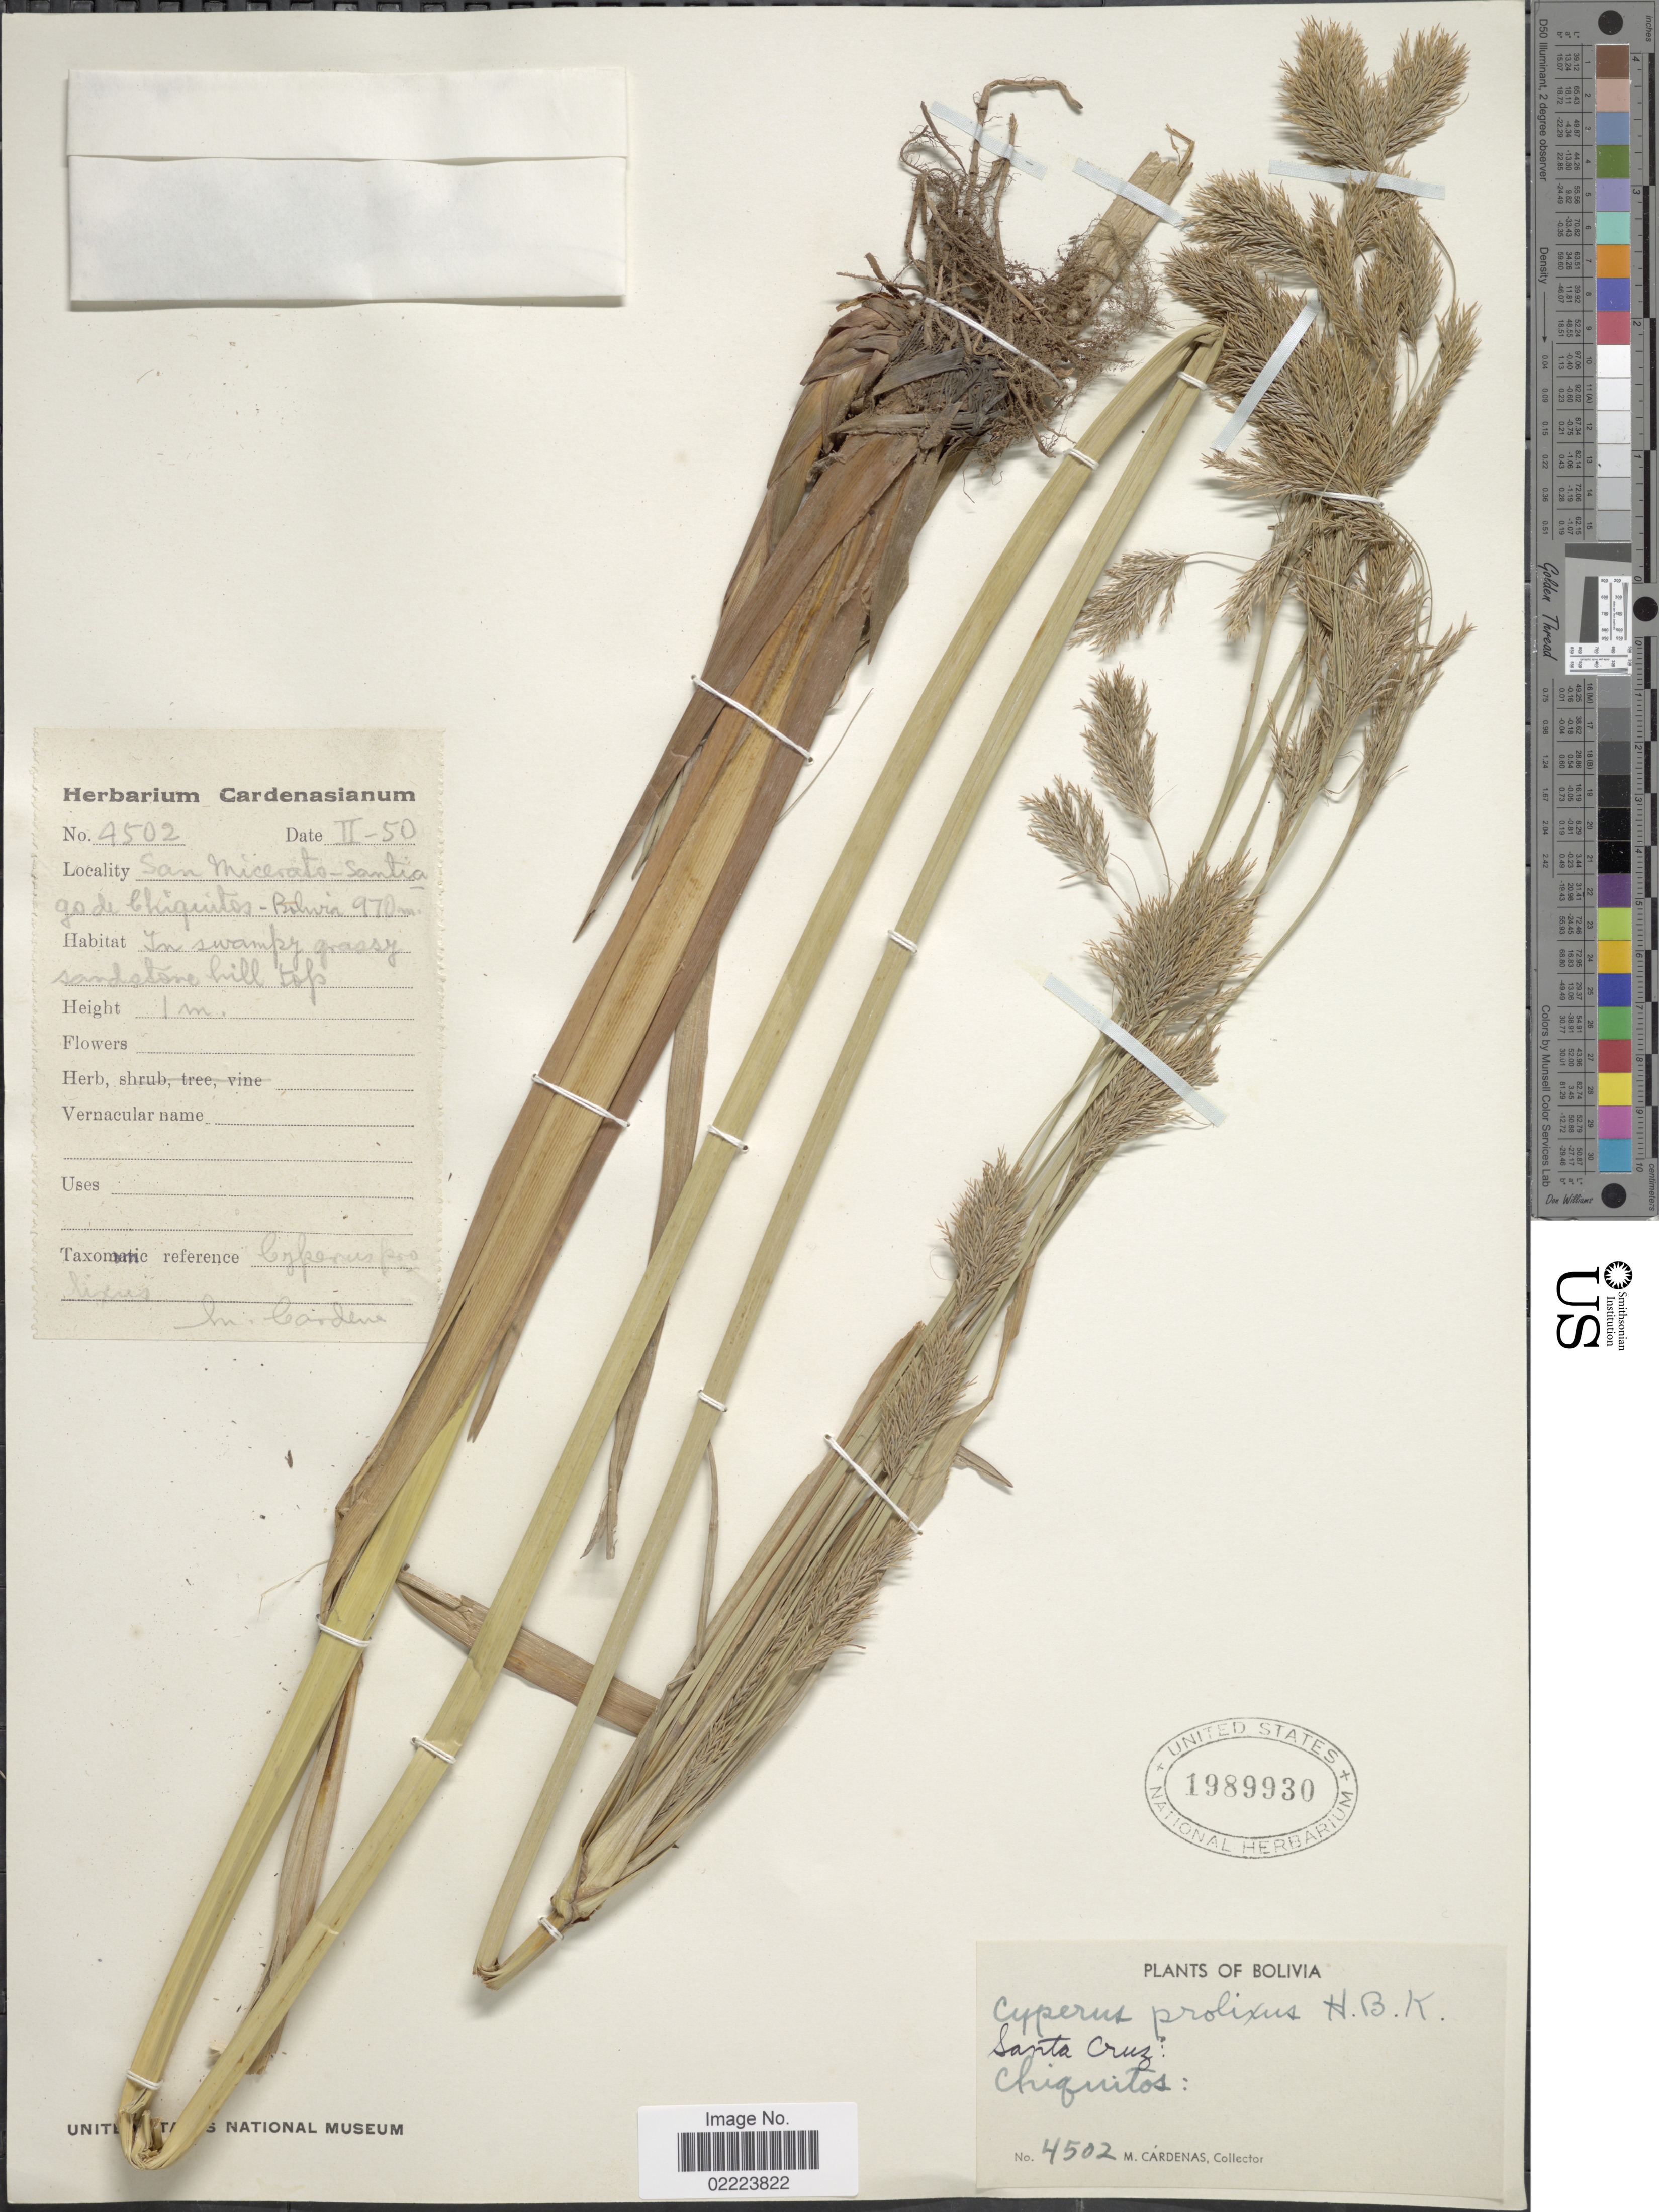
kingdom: Plantae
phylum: Tracheophyta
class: Liliopsida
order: Poales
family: Cyperaceae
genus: Cyperus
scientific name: Cyperus prolixus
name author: Kunth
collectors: M. Cárdenas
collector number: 4502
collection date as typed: Transcribed d/m/y: /2/50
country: Bolivia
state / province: Santa Cruz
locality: Chiquitos, San Micerato - Santiago de Chiquitos. In swampy grassy sandstone hill tops.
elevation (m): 970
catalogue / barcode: US 1989930